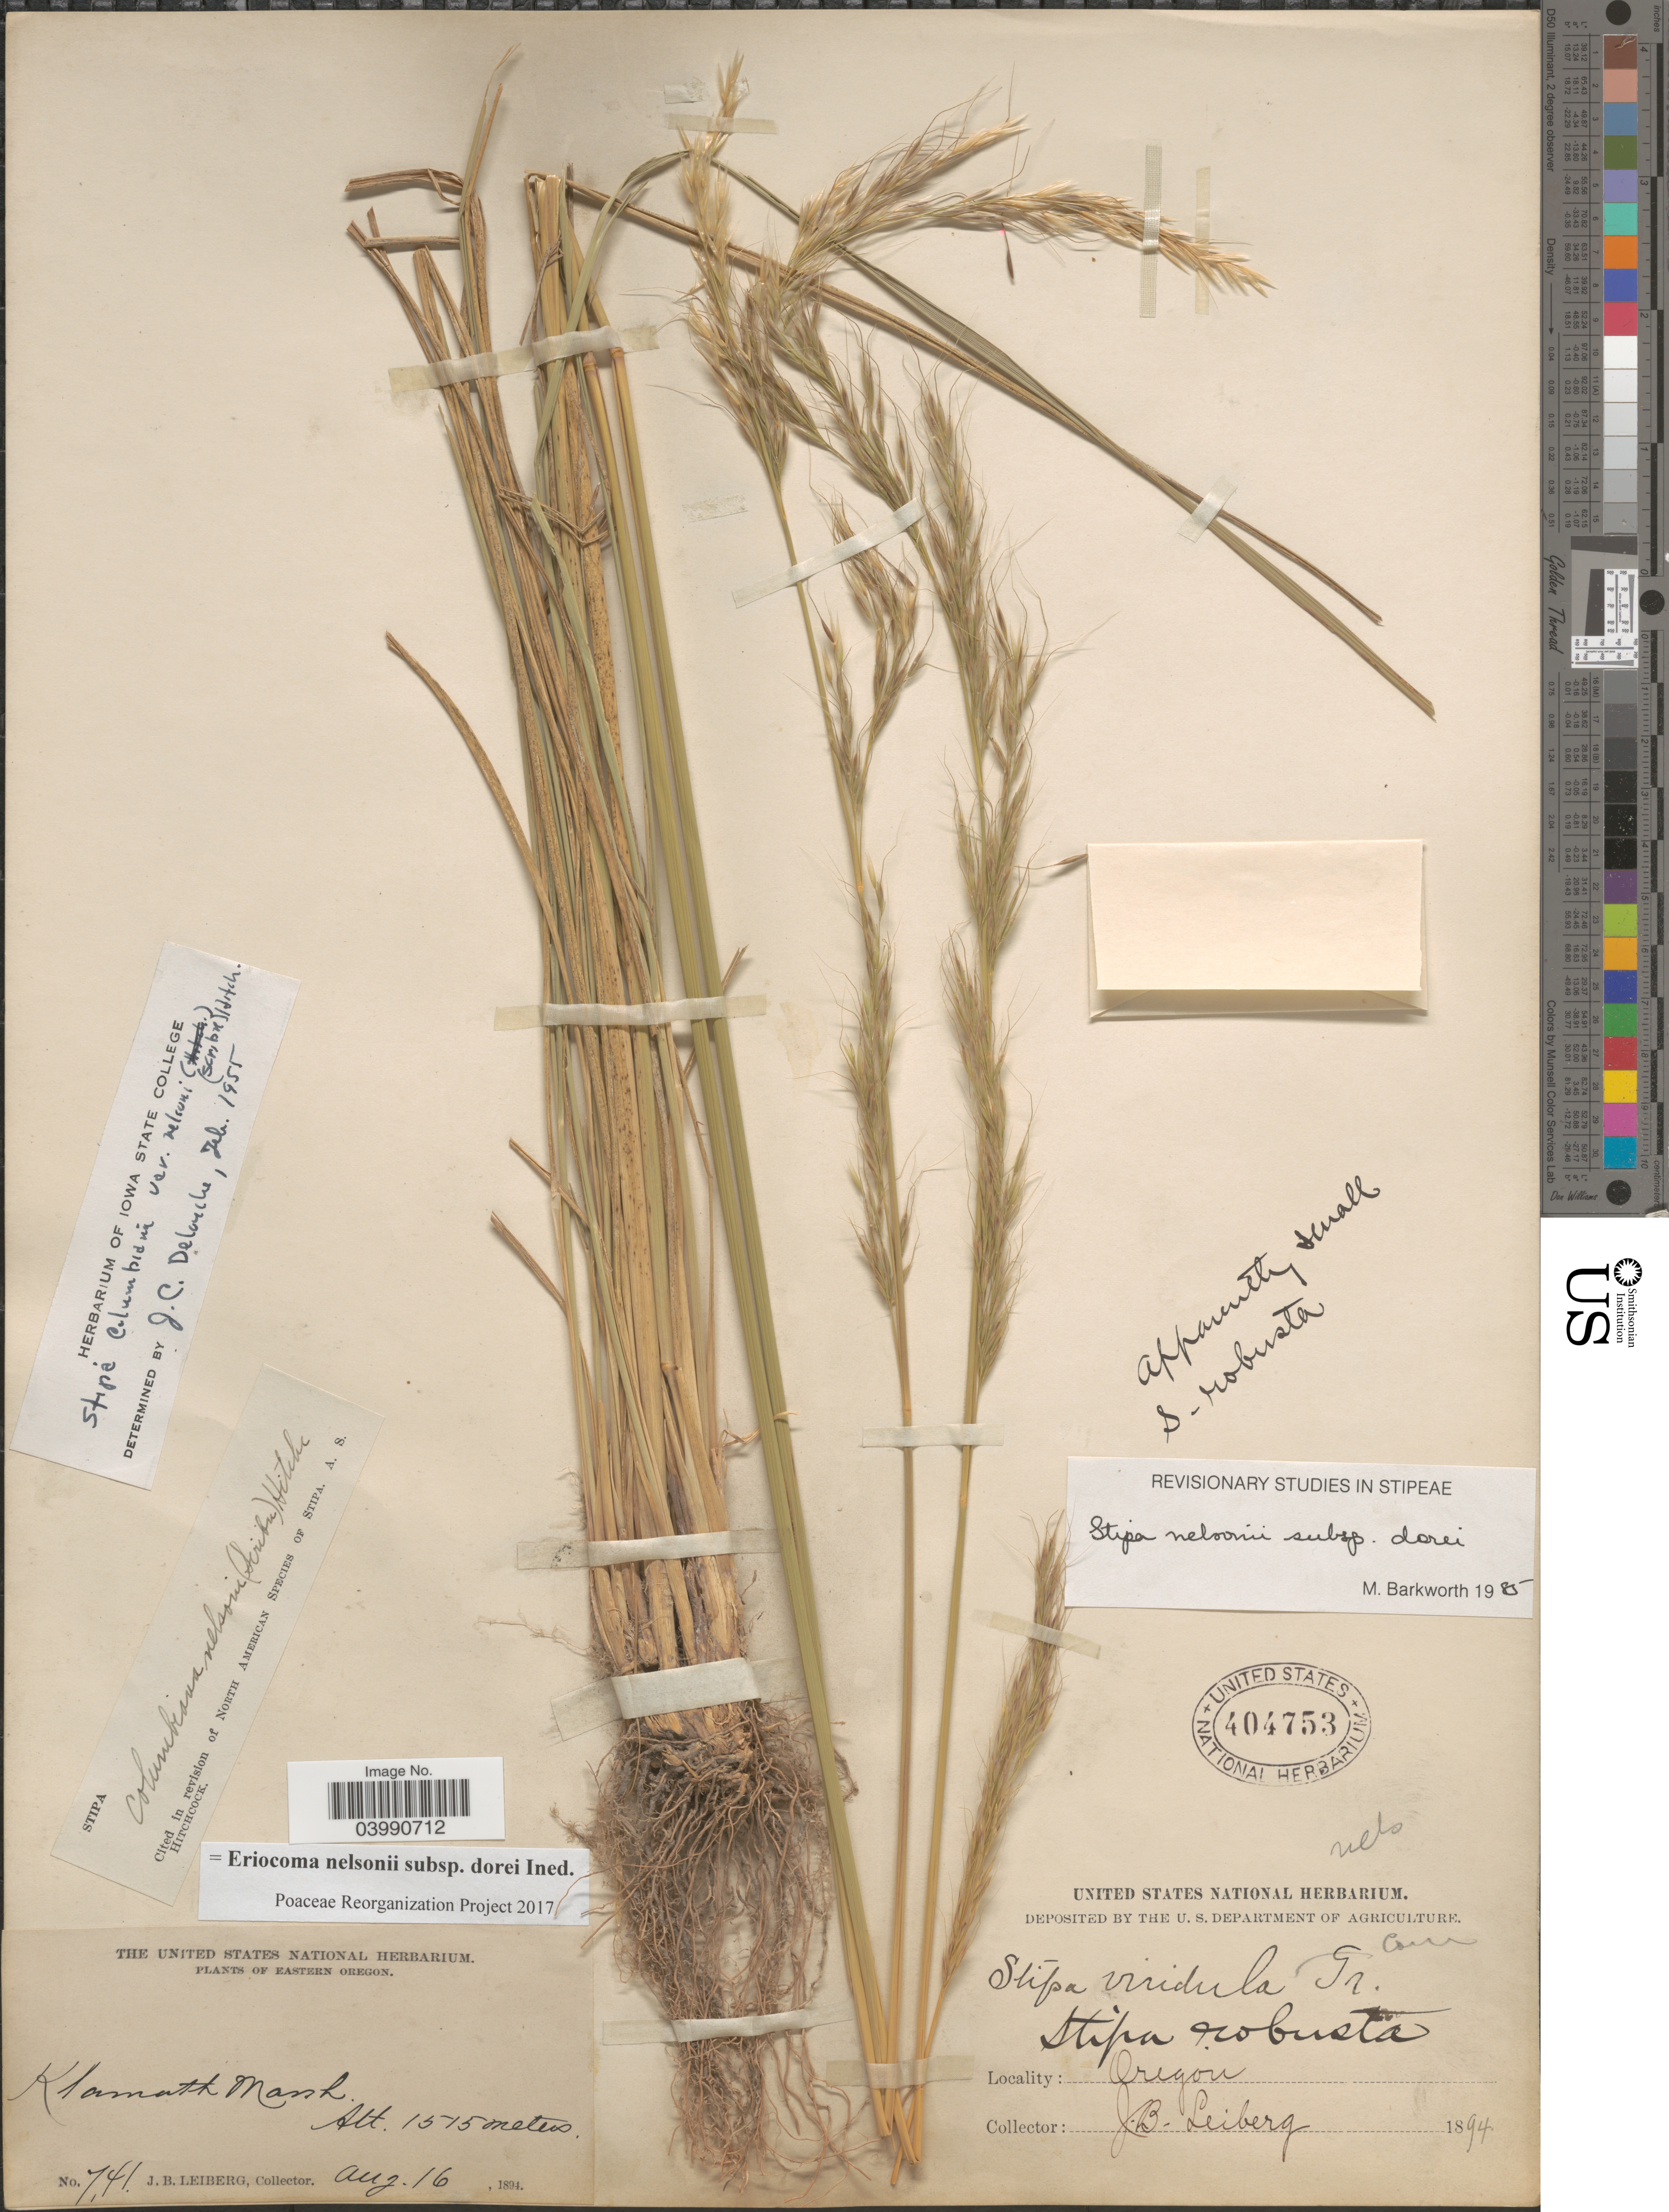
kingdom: Plantae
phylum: Tracheophyta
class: Liliopsida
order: Poales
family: Poaceae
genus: Eriocoma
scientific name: Eriocoma nelsonii subsp. dorei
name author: (Barkworth & J. Maze) Romasch.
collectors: J. B. Leiberg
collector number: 741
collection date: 1894-08-16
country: United States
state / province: Oregon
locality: Eastern Oregon. Klamath Marsh.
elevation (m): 1515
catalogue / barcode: US 404753